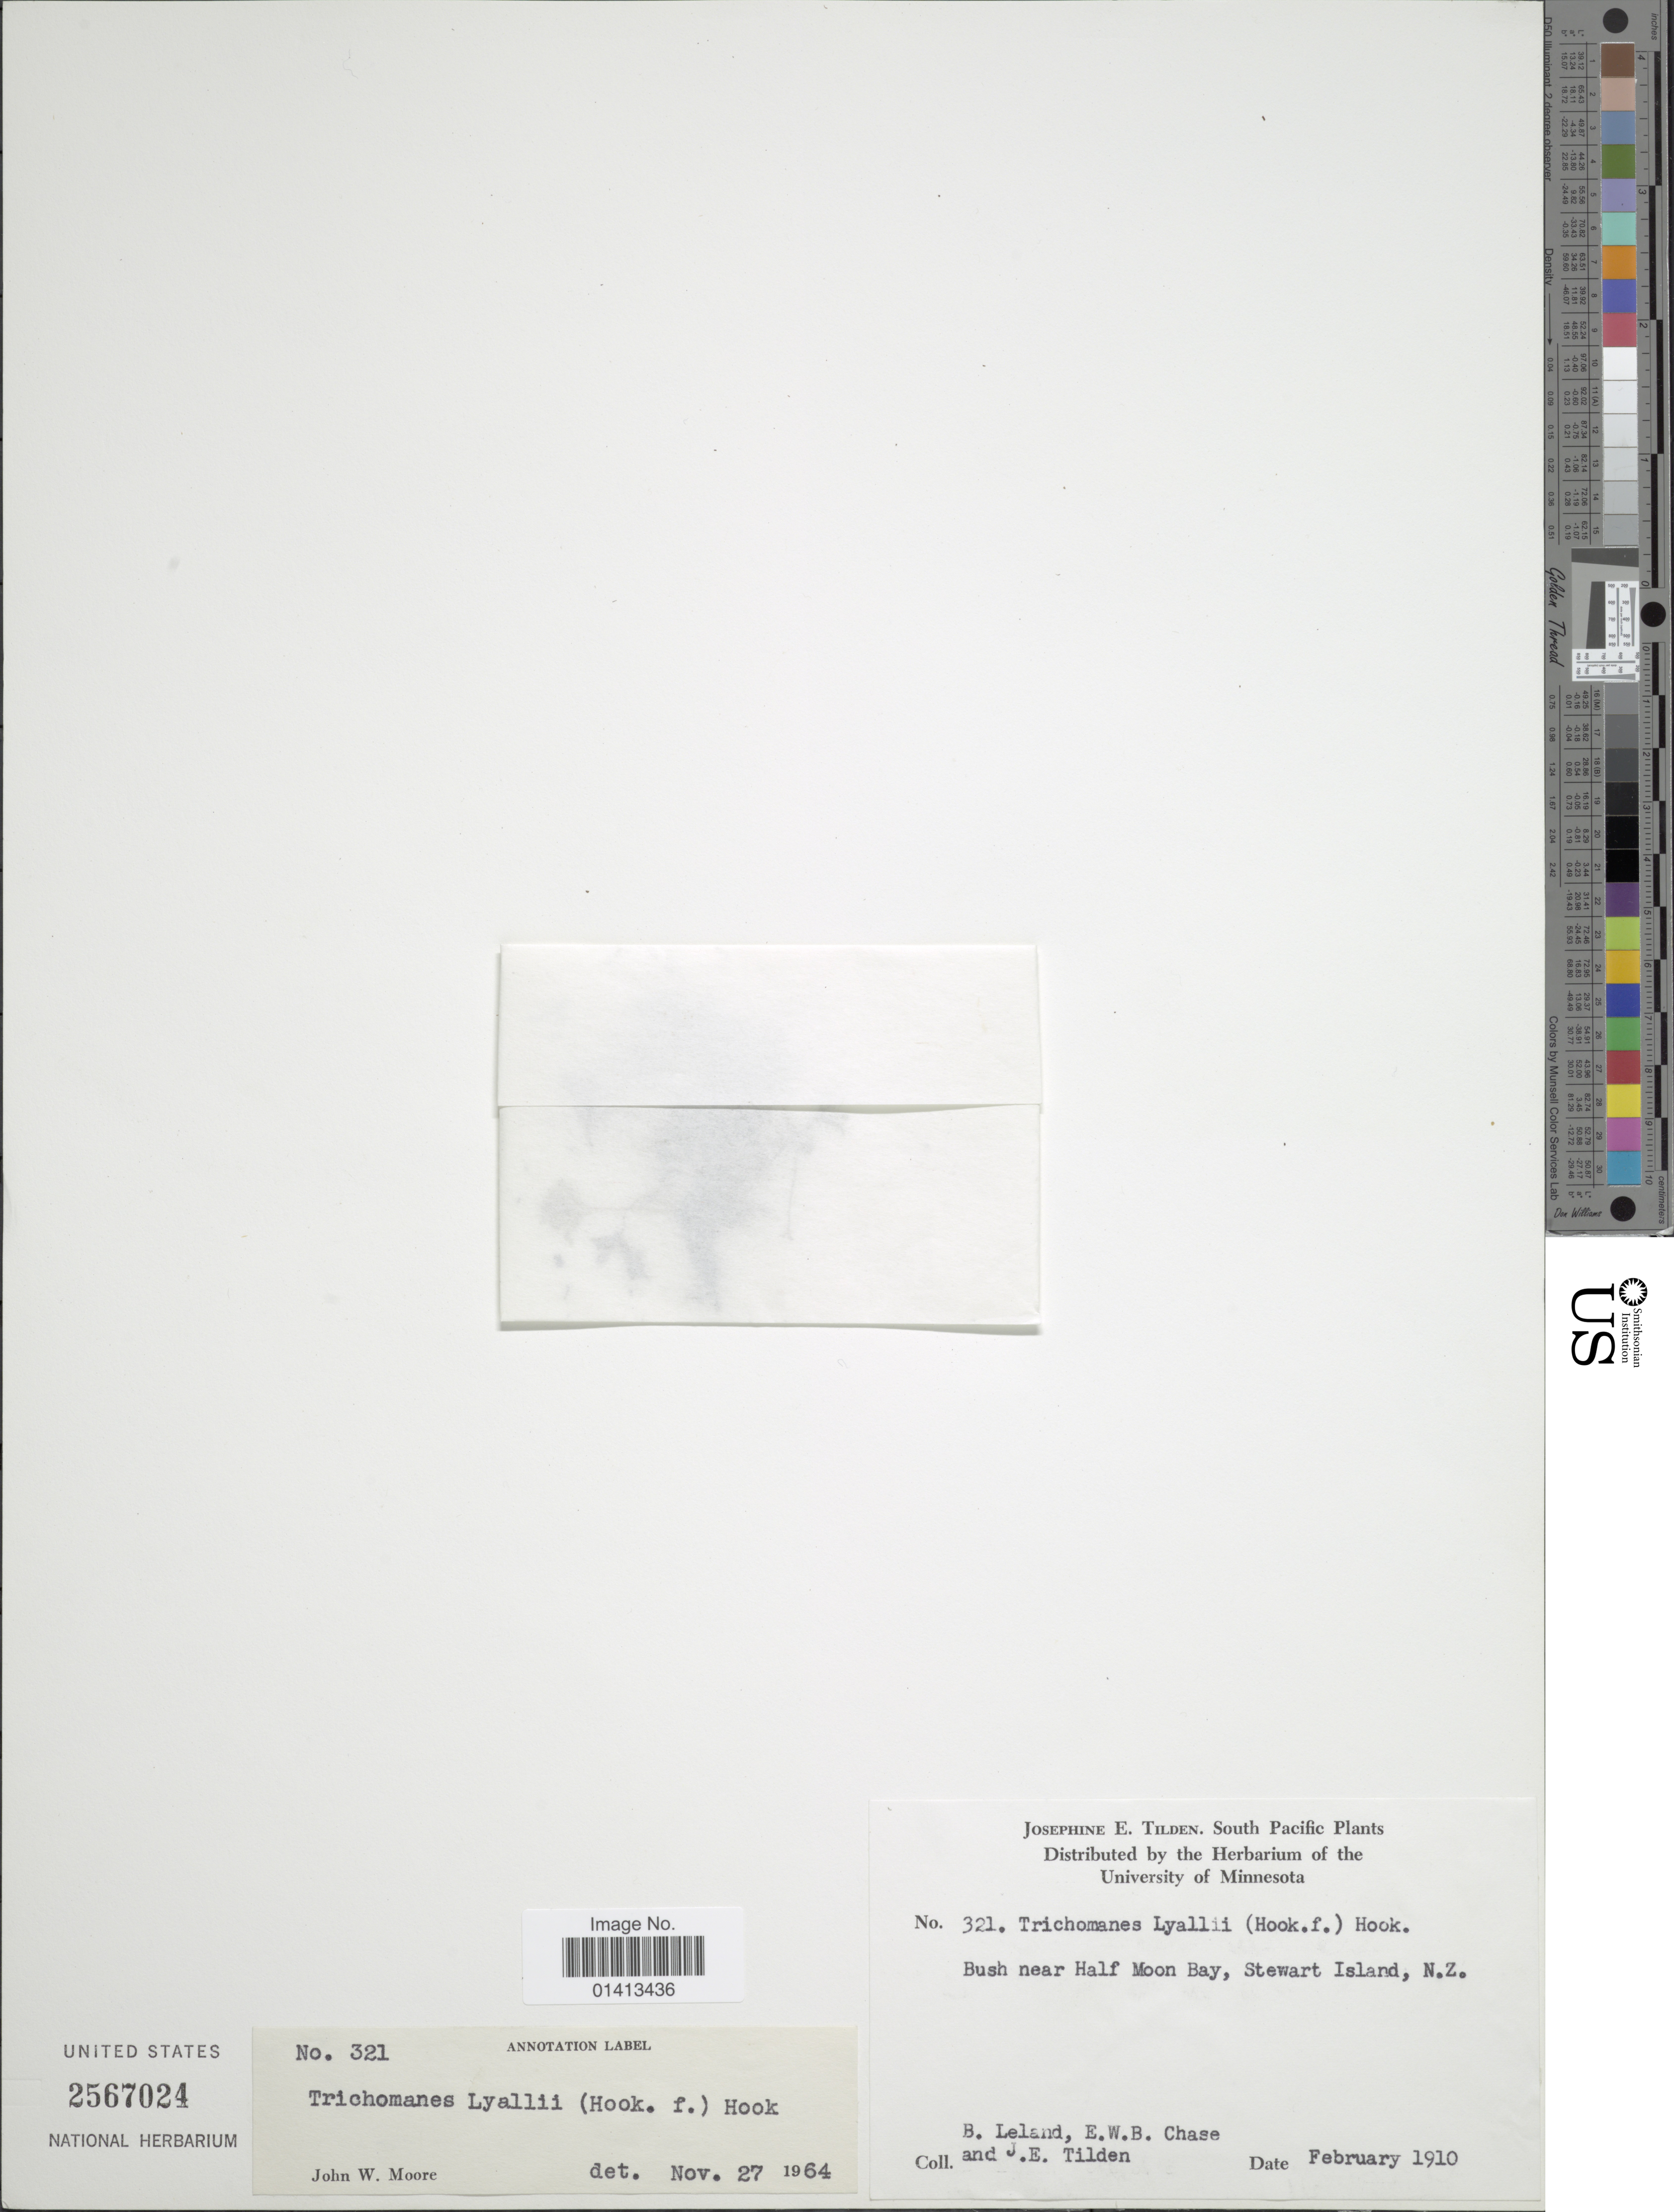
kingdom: Plantae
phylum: Tracheophyta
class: Polypodiopsida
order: Hymenophyllales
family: Hymenophyllaceae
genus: Crepidomanes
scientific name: Crepidomanes lyallii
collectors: B. Leland, E. W. Chase & J. E. Tilden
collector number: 321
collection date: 1910-02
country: New Zealand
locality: Bush near Half Moon Bay, Stewart Island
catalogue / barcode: US 2567024